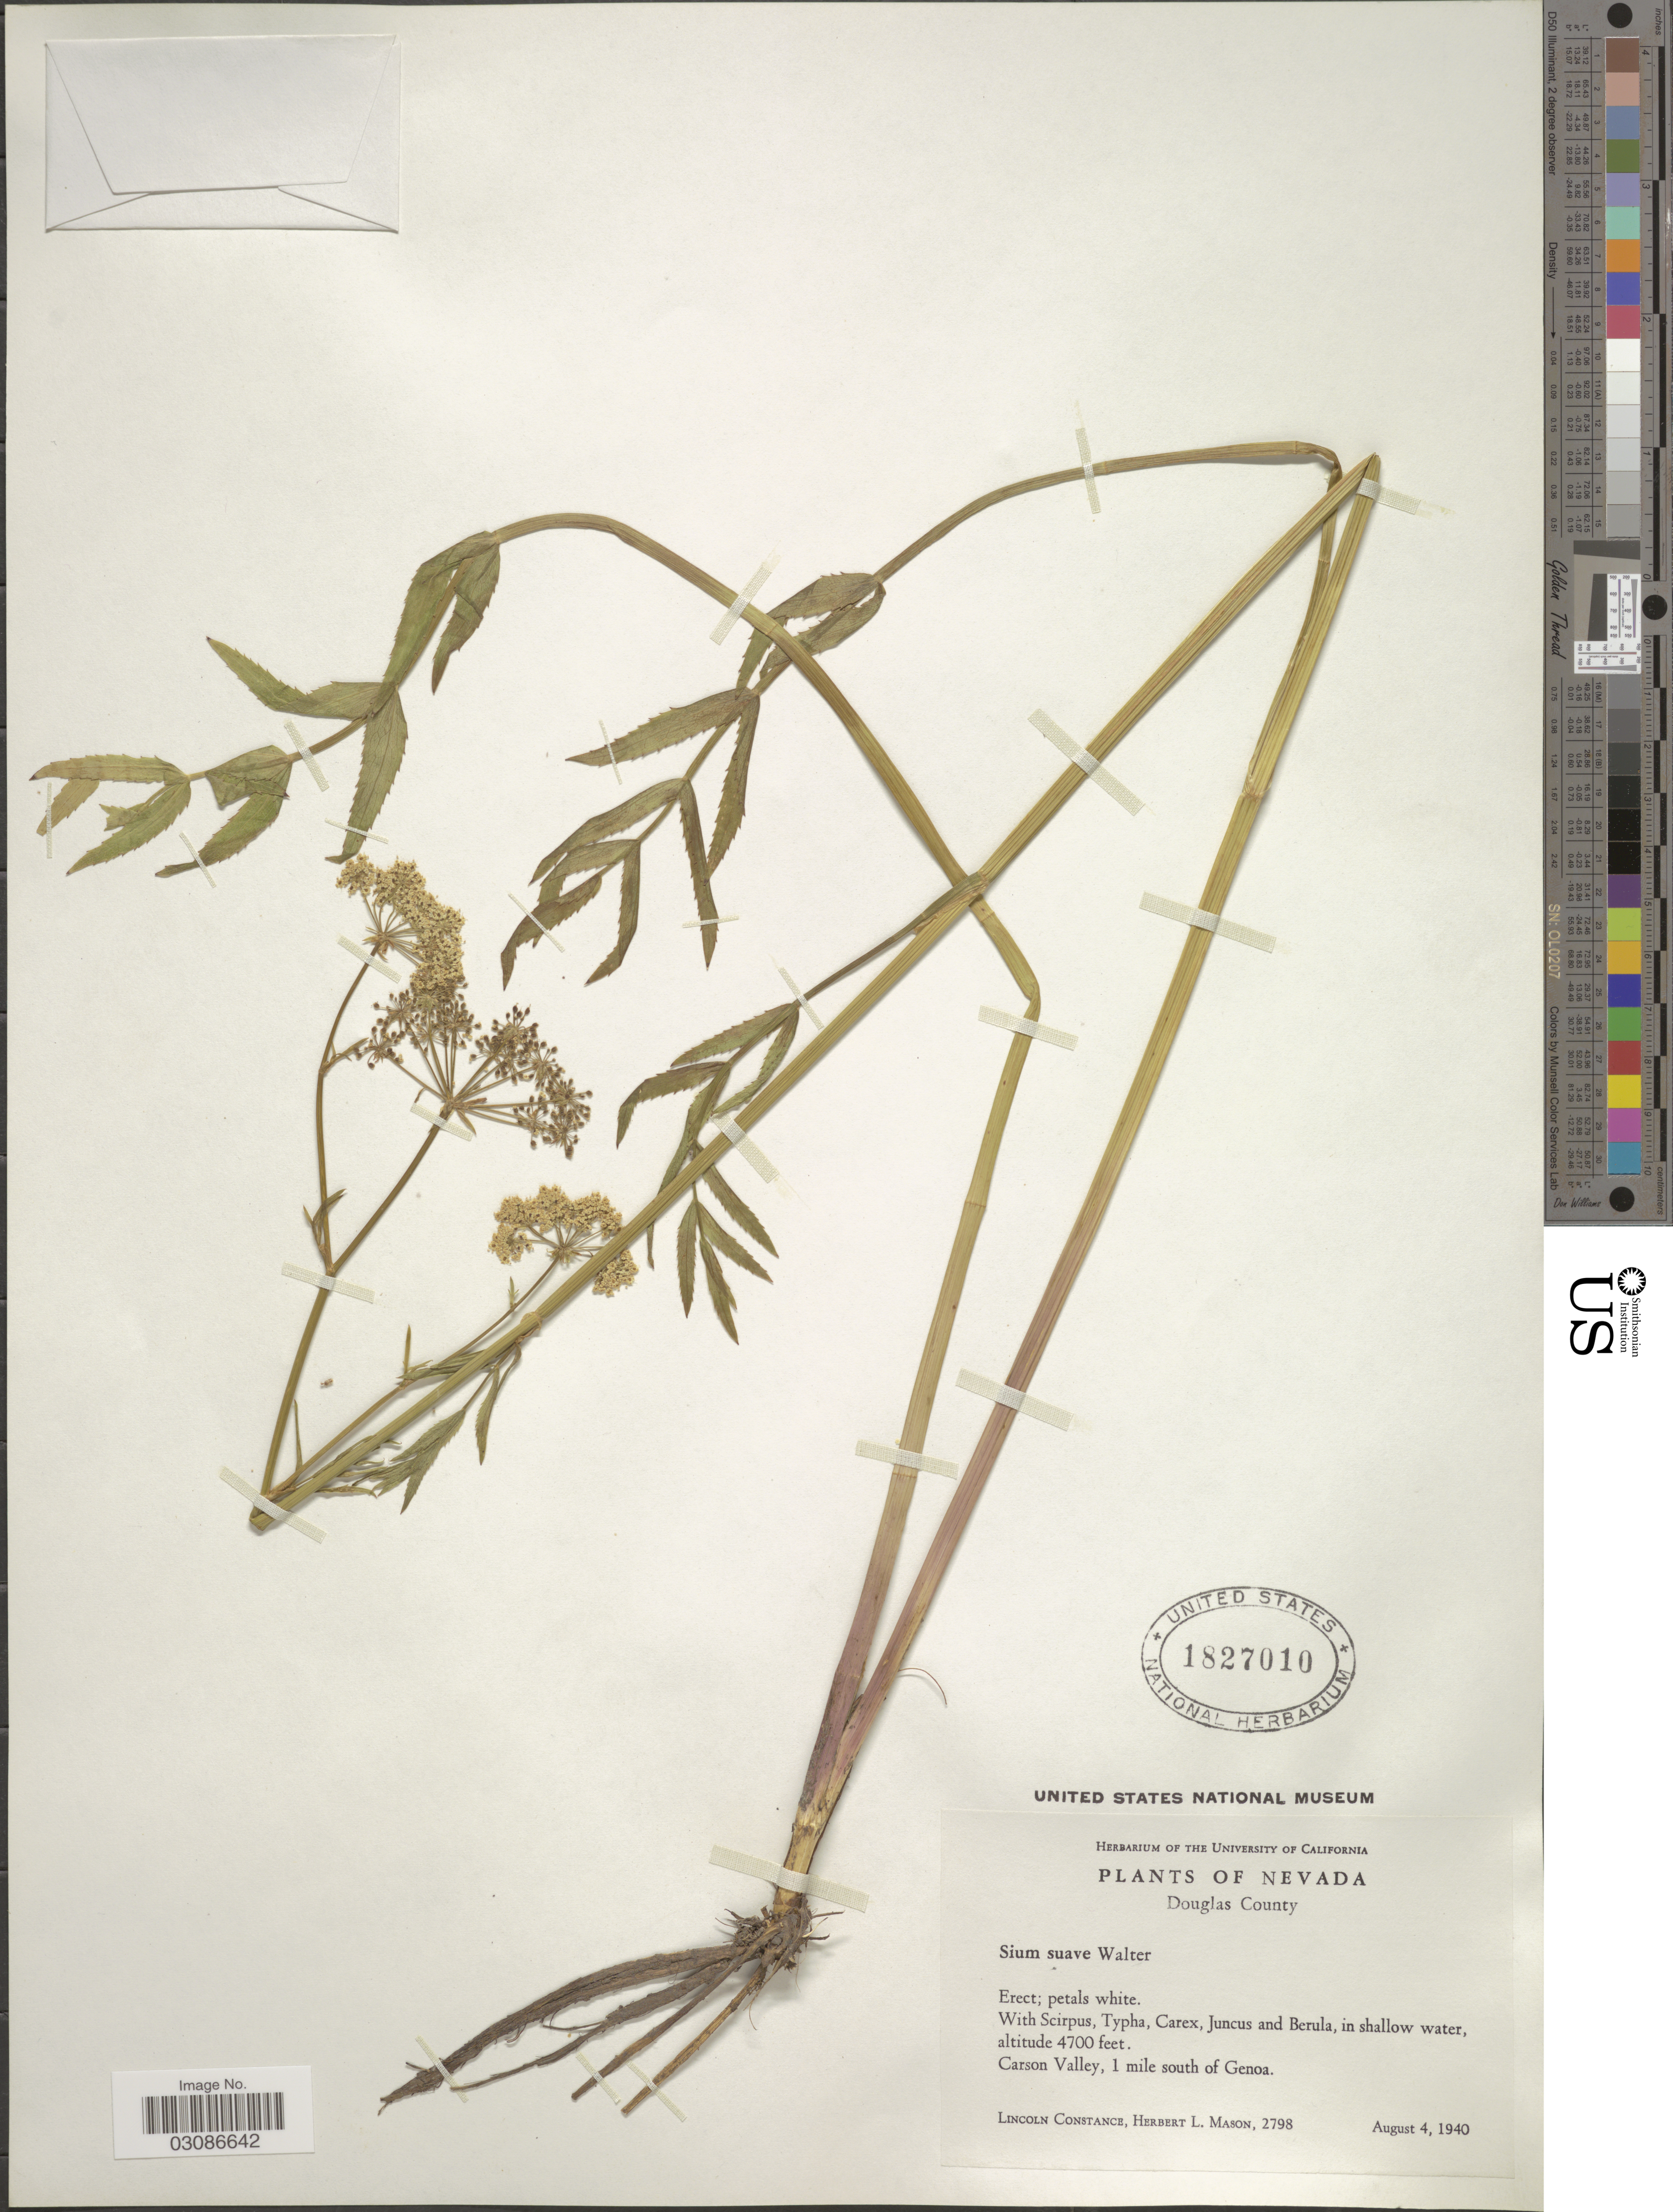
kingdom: Plantae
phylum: Tracheophyta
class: Magnoliopsida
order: Apiales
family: Apiaceae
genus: Sium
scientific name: Sium suave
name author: Walter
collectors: L. Constance & H. L. Mason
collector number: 2798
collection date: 1940-08-04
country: United States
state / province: Nevada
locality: Douglas County, Carson Valley, 1 miles south of Genoa.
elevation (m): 1433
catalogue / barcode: US 1827010